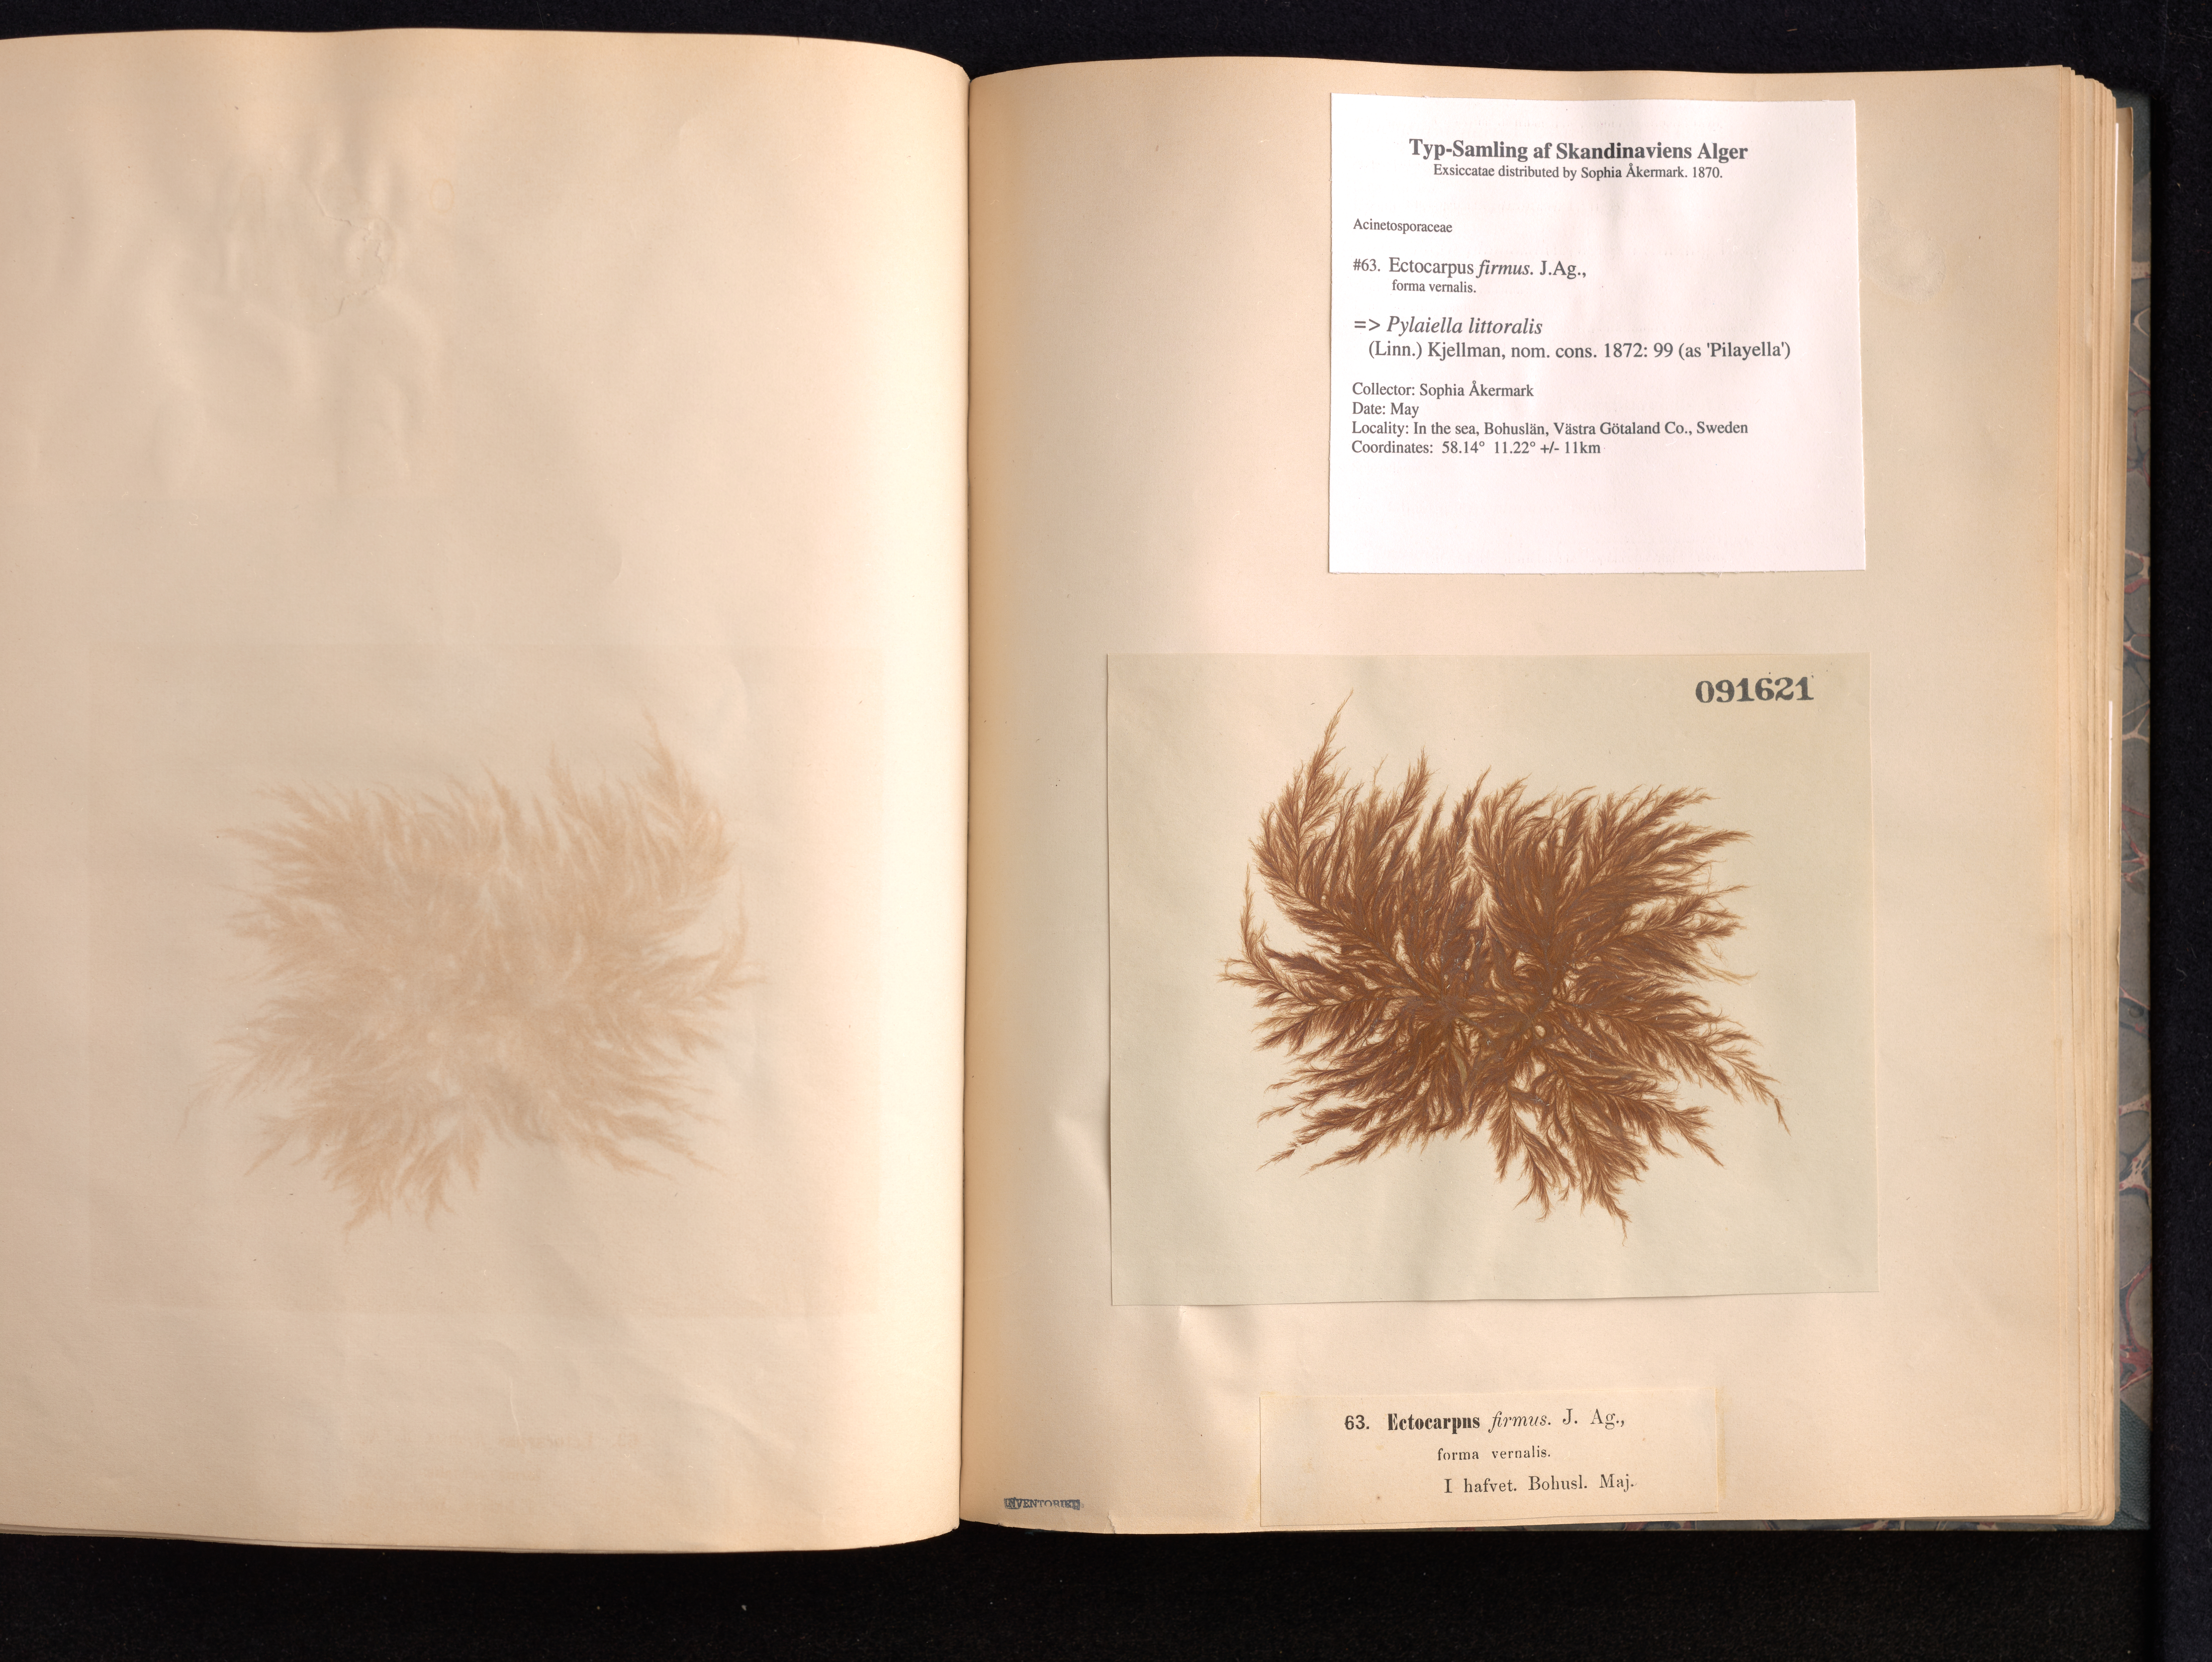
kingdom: Chromista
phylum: Ochrophyta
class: Phaeophyceae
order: Ectocarpales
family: Acinetosporaceae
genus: Pylaiella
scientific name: Pylaiella litoralis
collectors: S. Akermark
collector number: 63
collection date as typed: May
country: Sweden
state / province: Västra Götaland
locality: Bohuslan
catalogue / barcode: US 91621